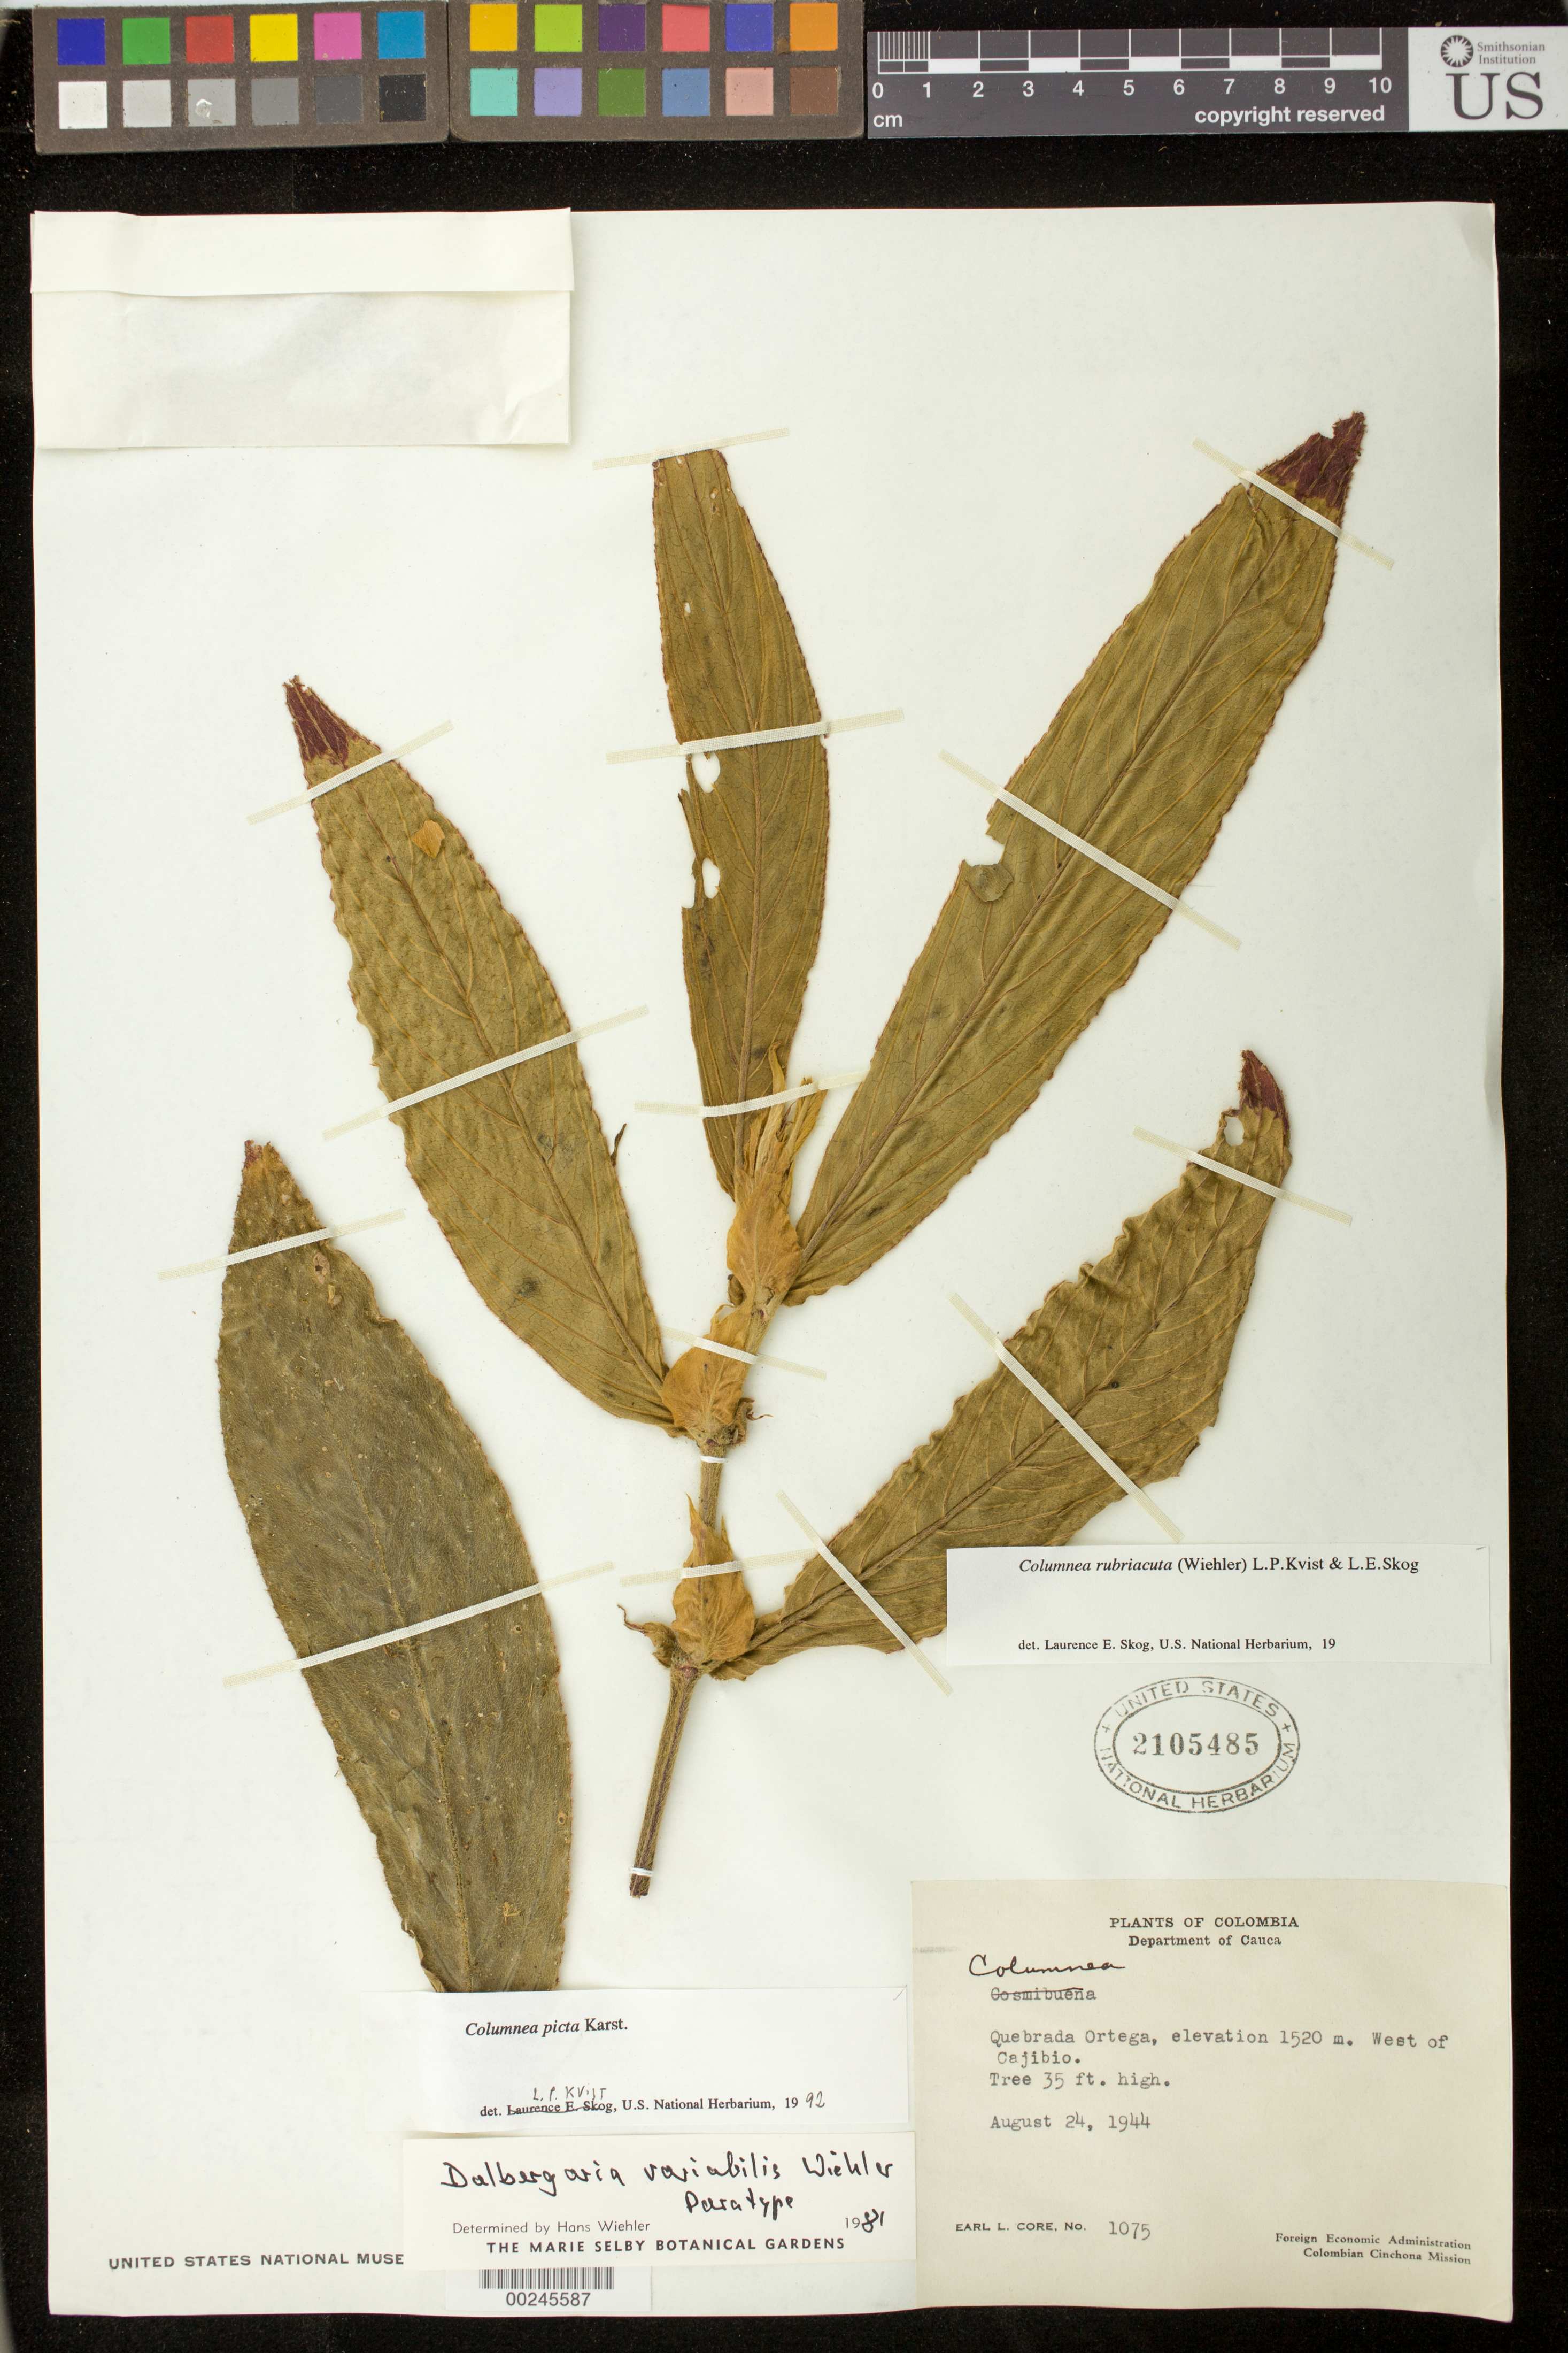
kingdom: Plantae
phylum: Tracheophyta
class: Magnoliopsida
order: Lamiales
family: Gesneriaceae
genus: Columnea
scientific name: Columnea karsteniana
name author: Singh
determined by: Skog, Laurence E.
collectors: E. L. Core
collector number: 1075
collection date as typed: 24 Aug 1944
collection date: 1944-08-24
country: Colombia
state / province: Cauca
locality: Quebrada Ortega, W of Cajibio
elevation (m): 1520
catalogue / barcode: US 2105485